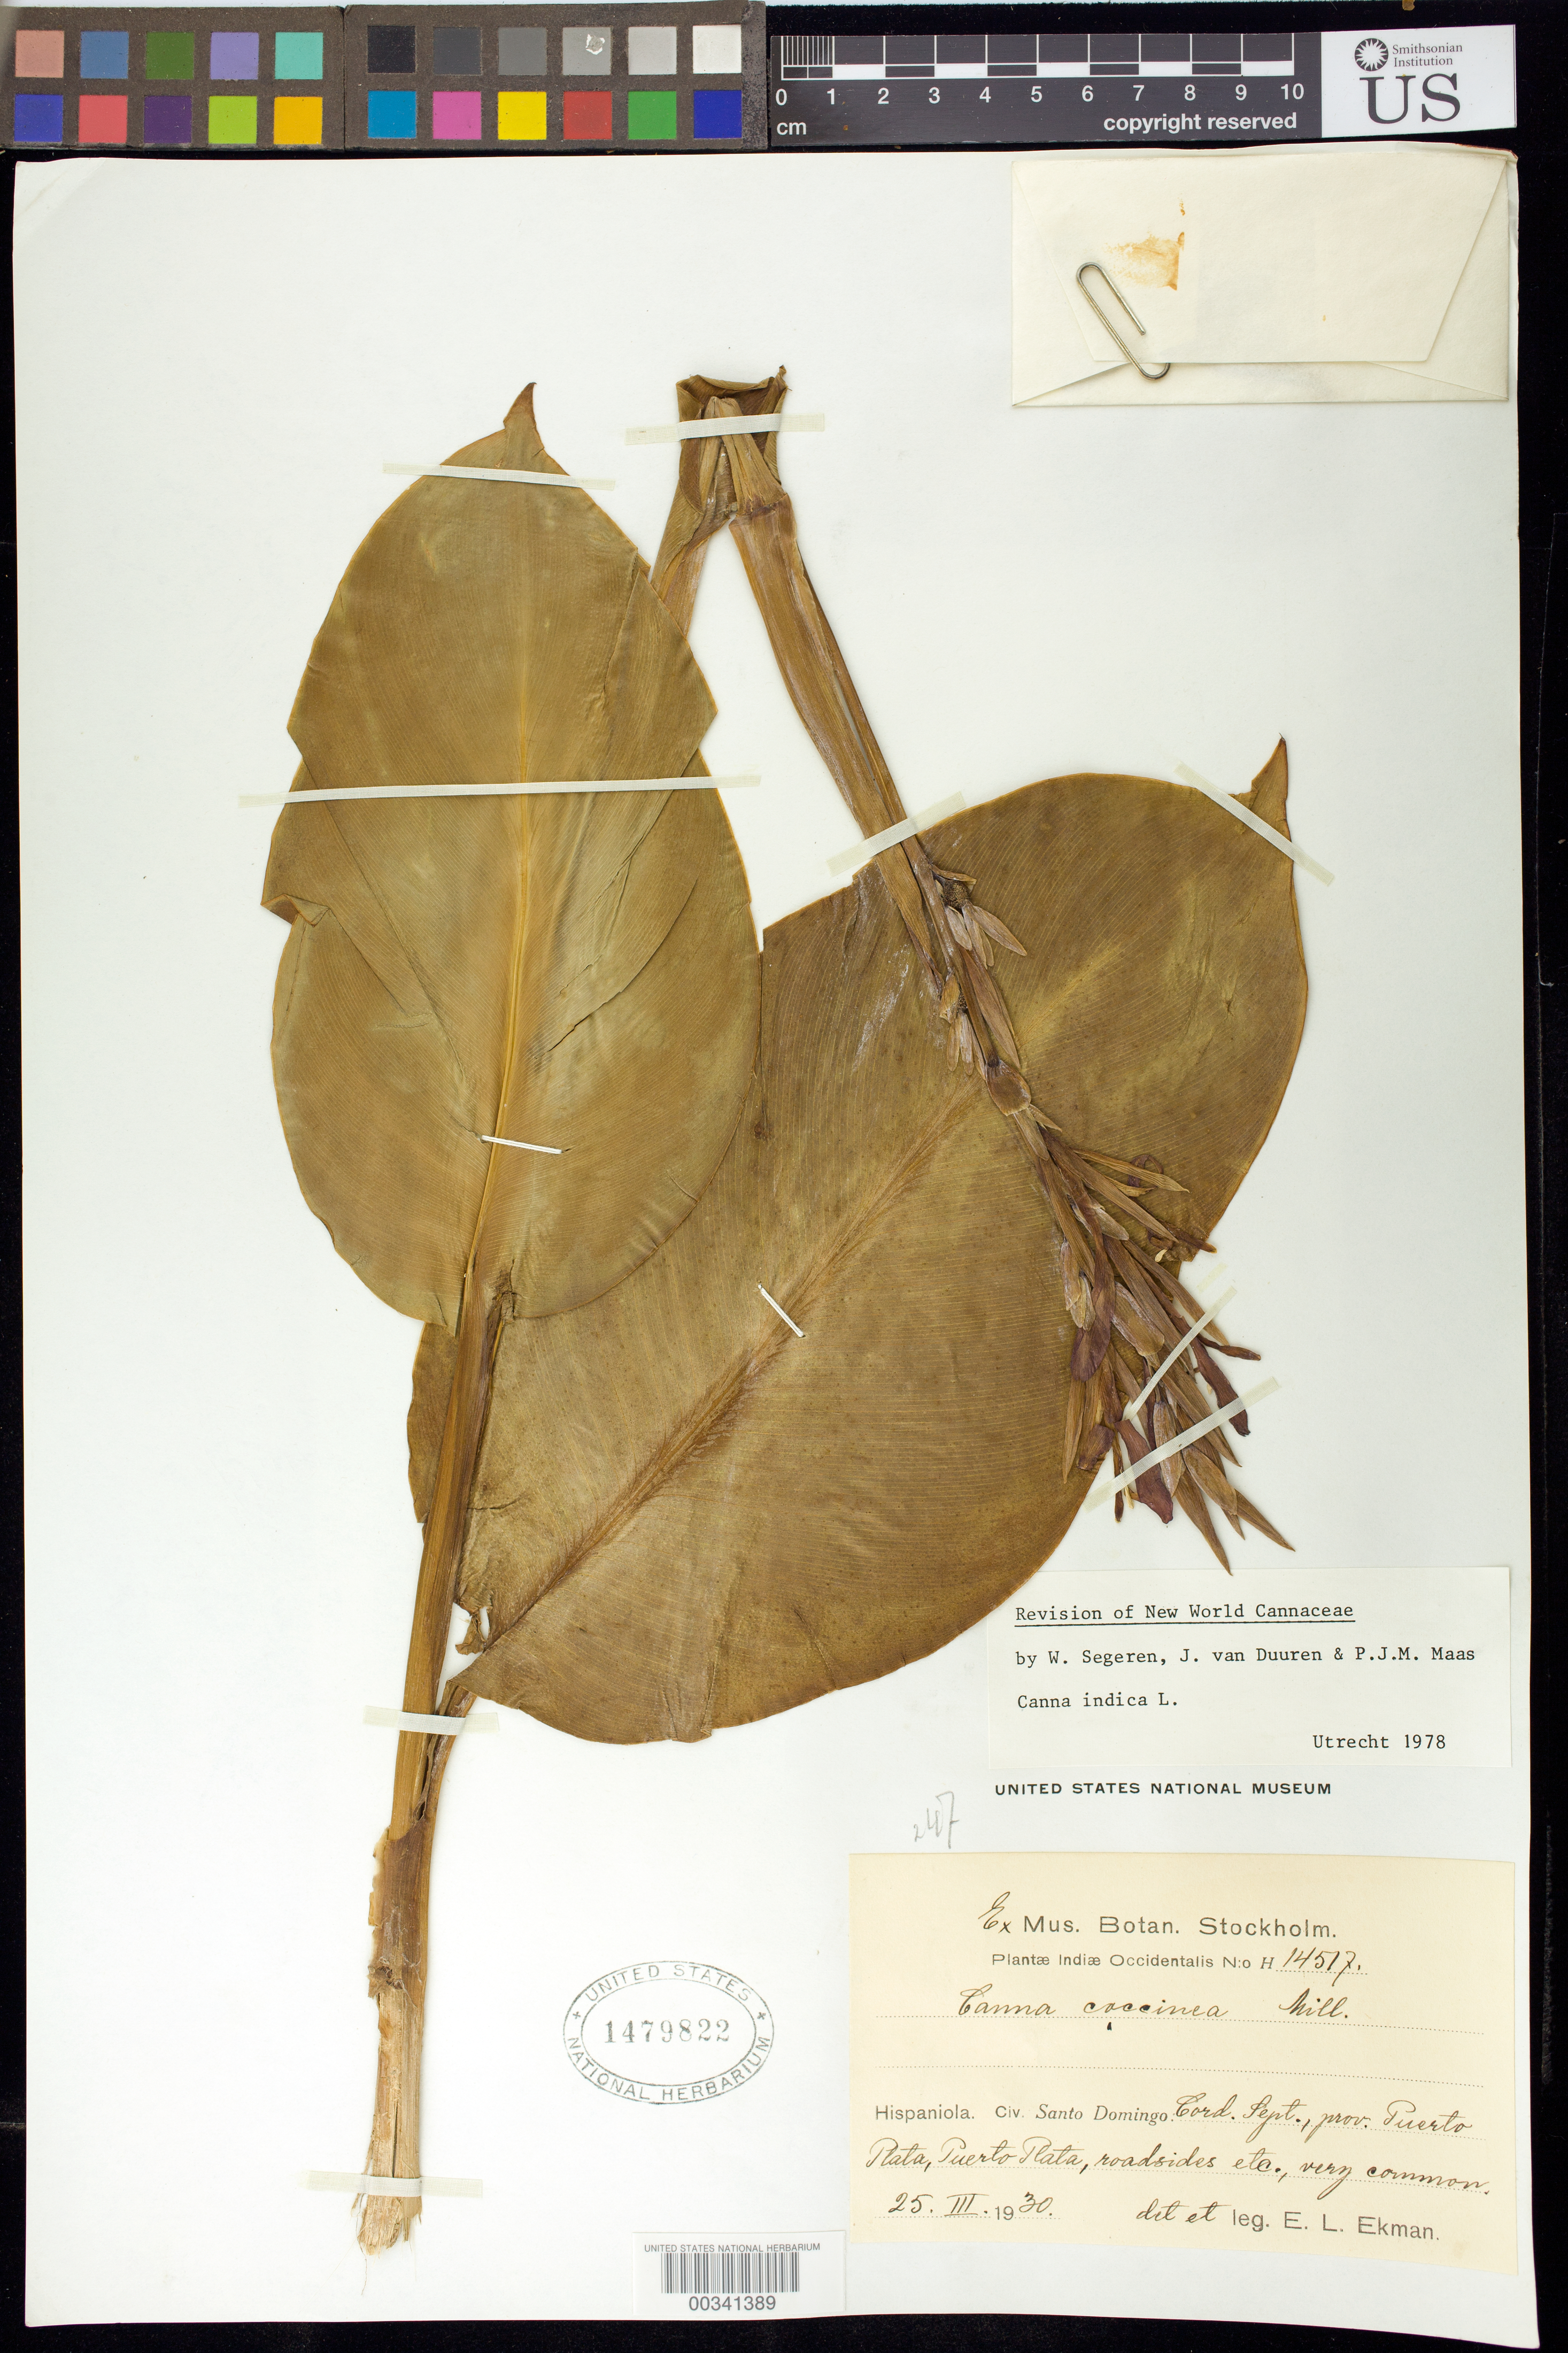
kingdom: Plantae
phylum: Tracheophyta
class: Liliopsida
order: Zingiberales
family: Cannaceae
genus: Canna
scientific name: Canna indica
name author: L.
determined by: Segeren, W.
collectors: E. L. Ekman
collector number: H14517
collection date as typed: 25 Mar 1930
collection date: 1930-03-25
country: Dominican Republic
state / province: Puerto Plata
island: Hispaniola Island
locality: Civ. santo domingo: cord. sept., puerto plata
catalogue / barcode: US 1479822